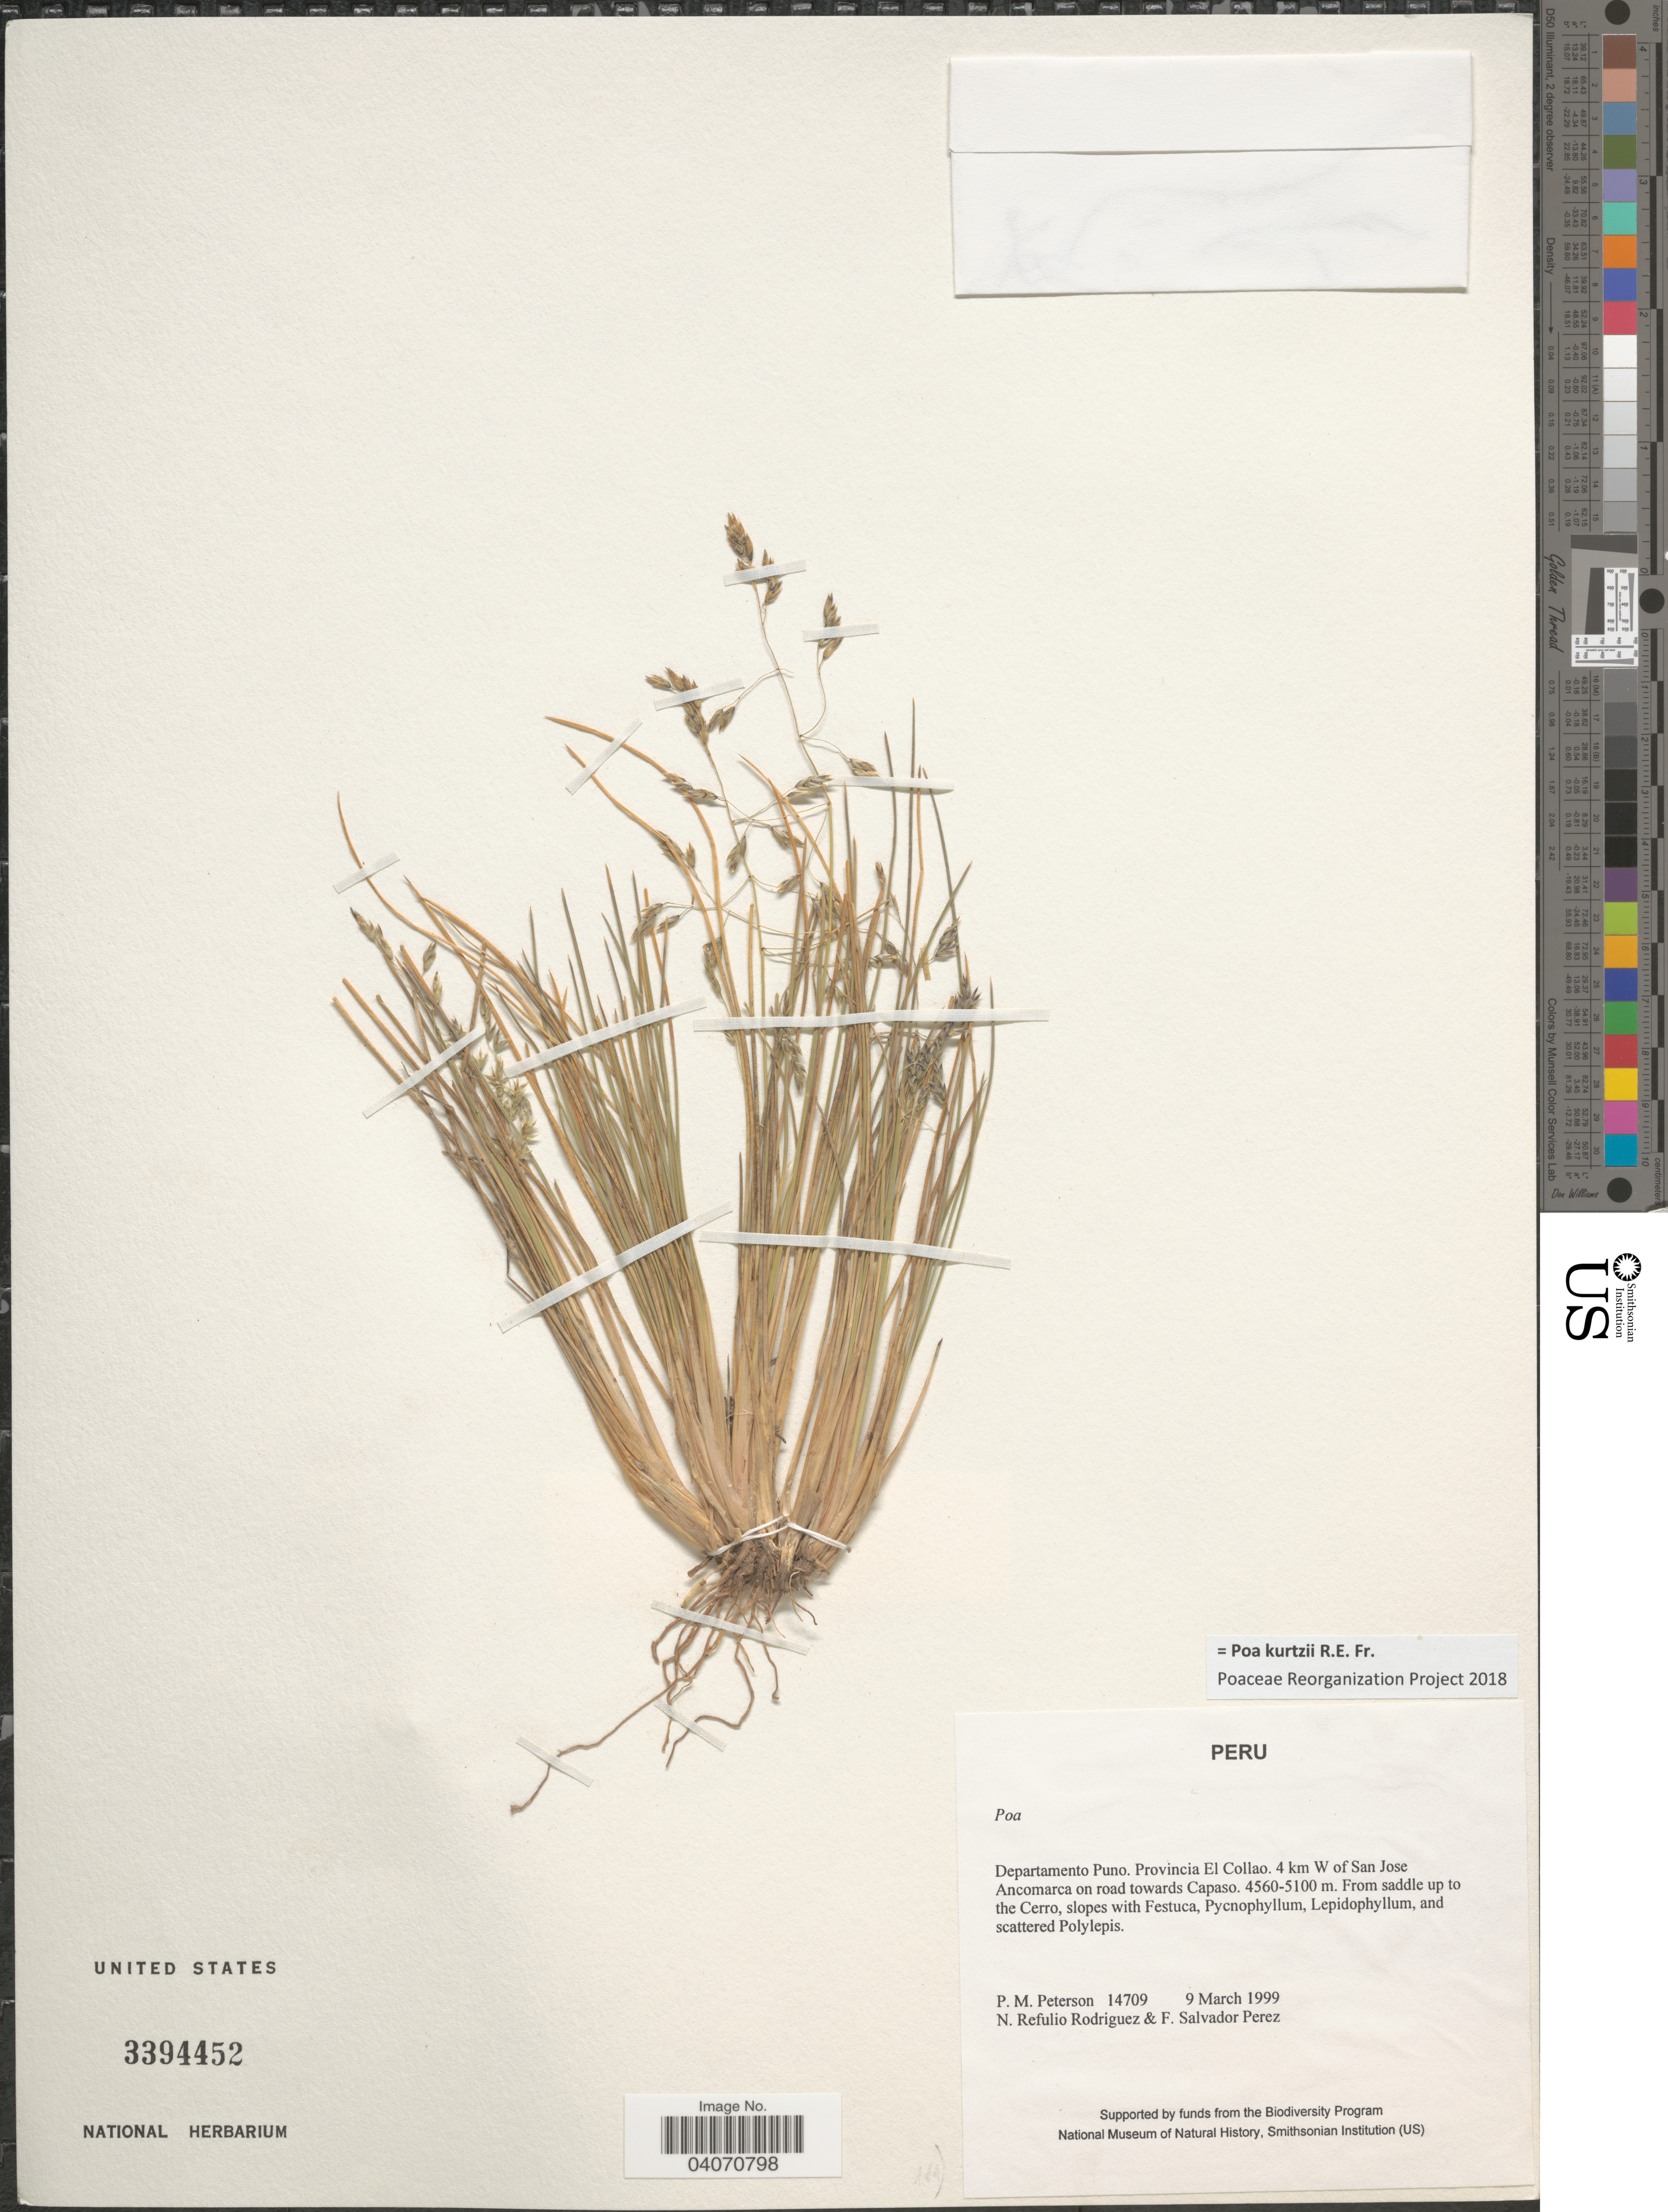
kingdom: Plantae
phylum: Tracheophyta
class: Liliopsida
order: Poales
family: Poaceae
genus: Poa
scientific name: Poa kurtzii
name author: R.E. Fr.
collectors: P. M. Peterson, N. Refulio-Rodríguez & F. Salvador Perez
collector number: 14709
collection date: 1999-03-09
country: Peru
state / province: Puno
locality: Departamento Puno. Provincia El Collao. 4 km W of San Jose Ancomarca on road towards Capaso. From saddle up to the Cerro.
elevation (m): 4560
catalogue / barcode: US 3394452